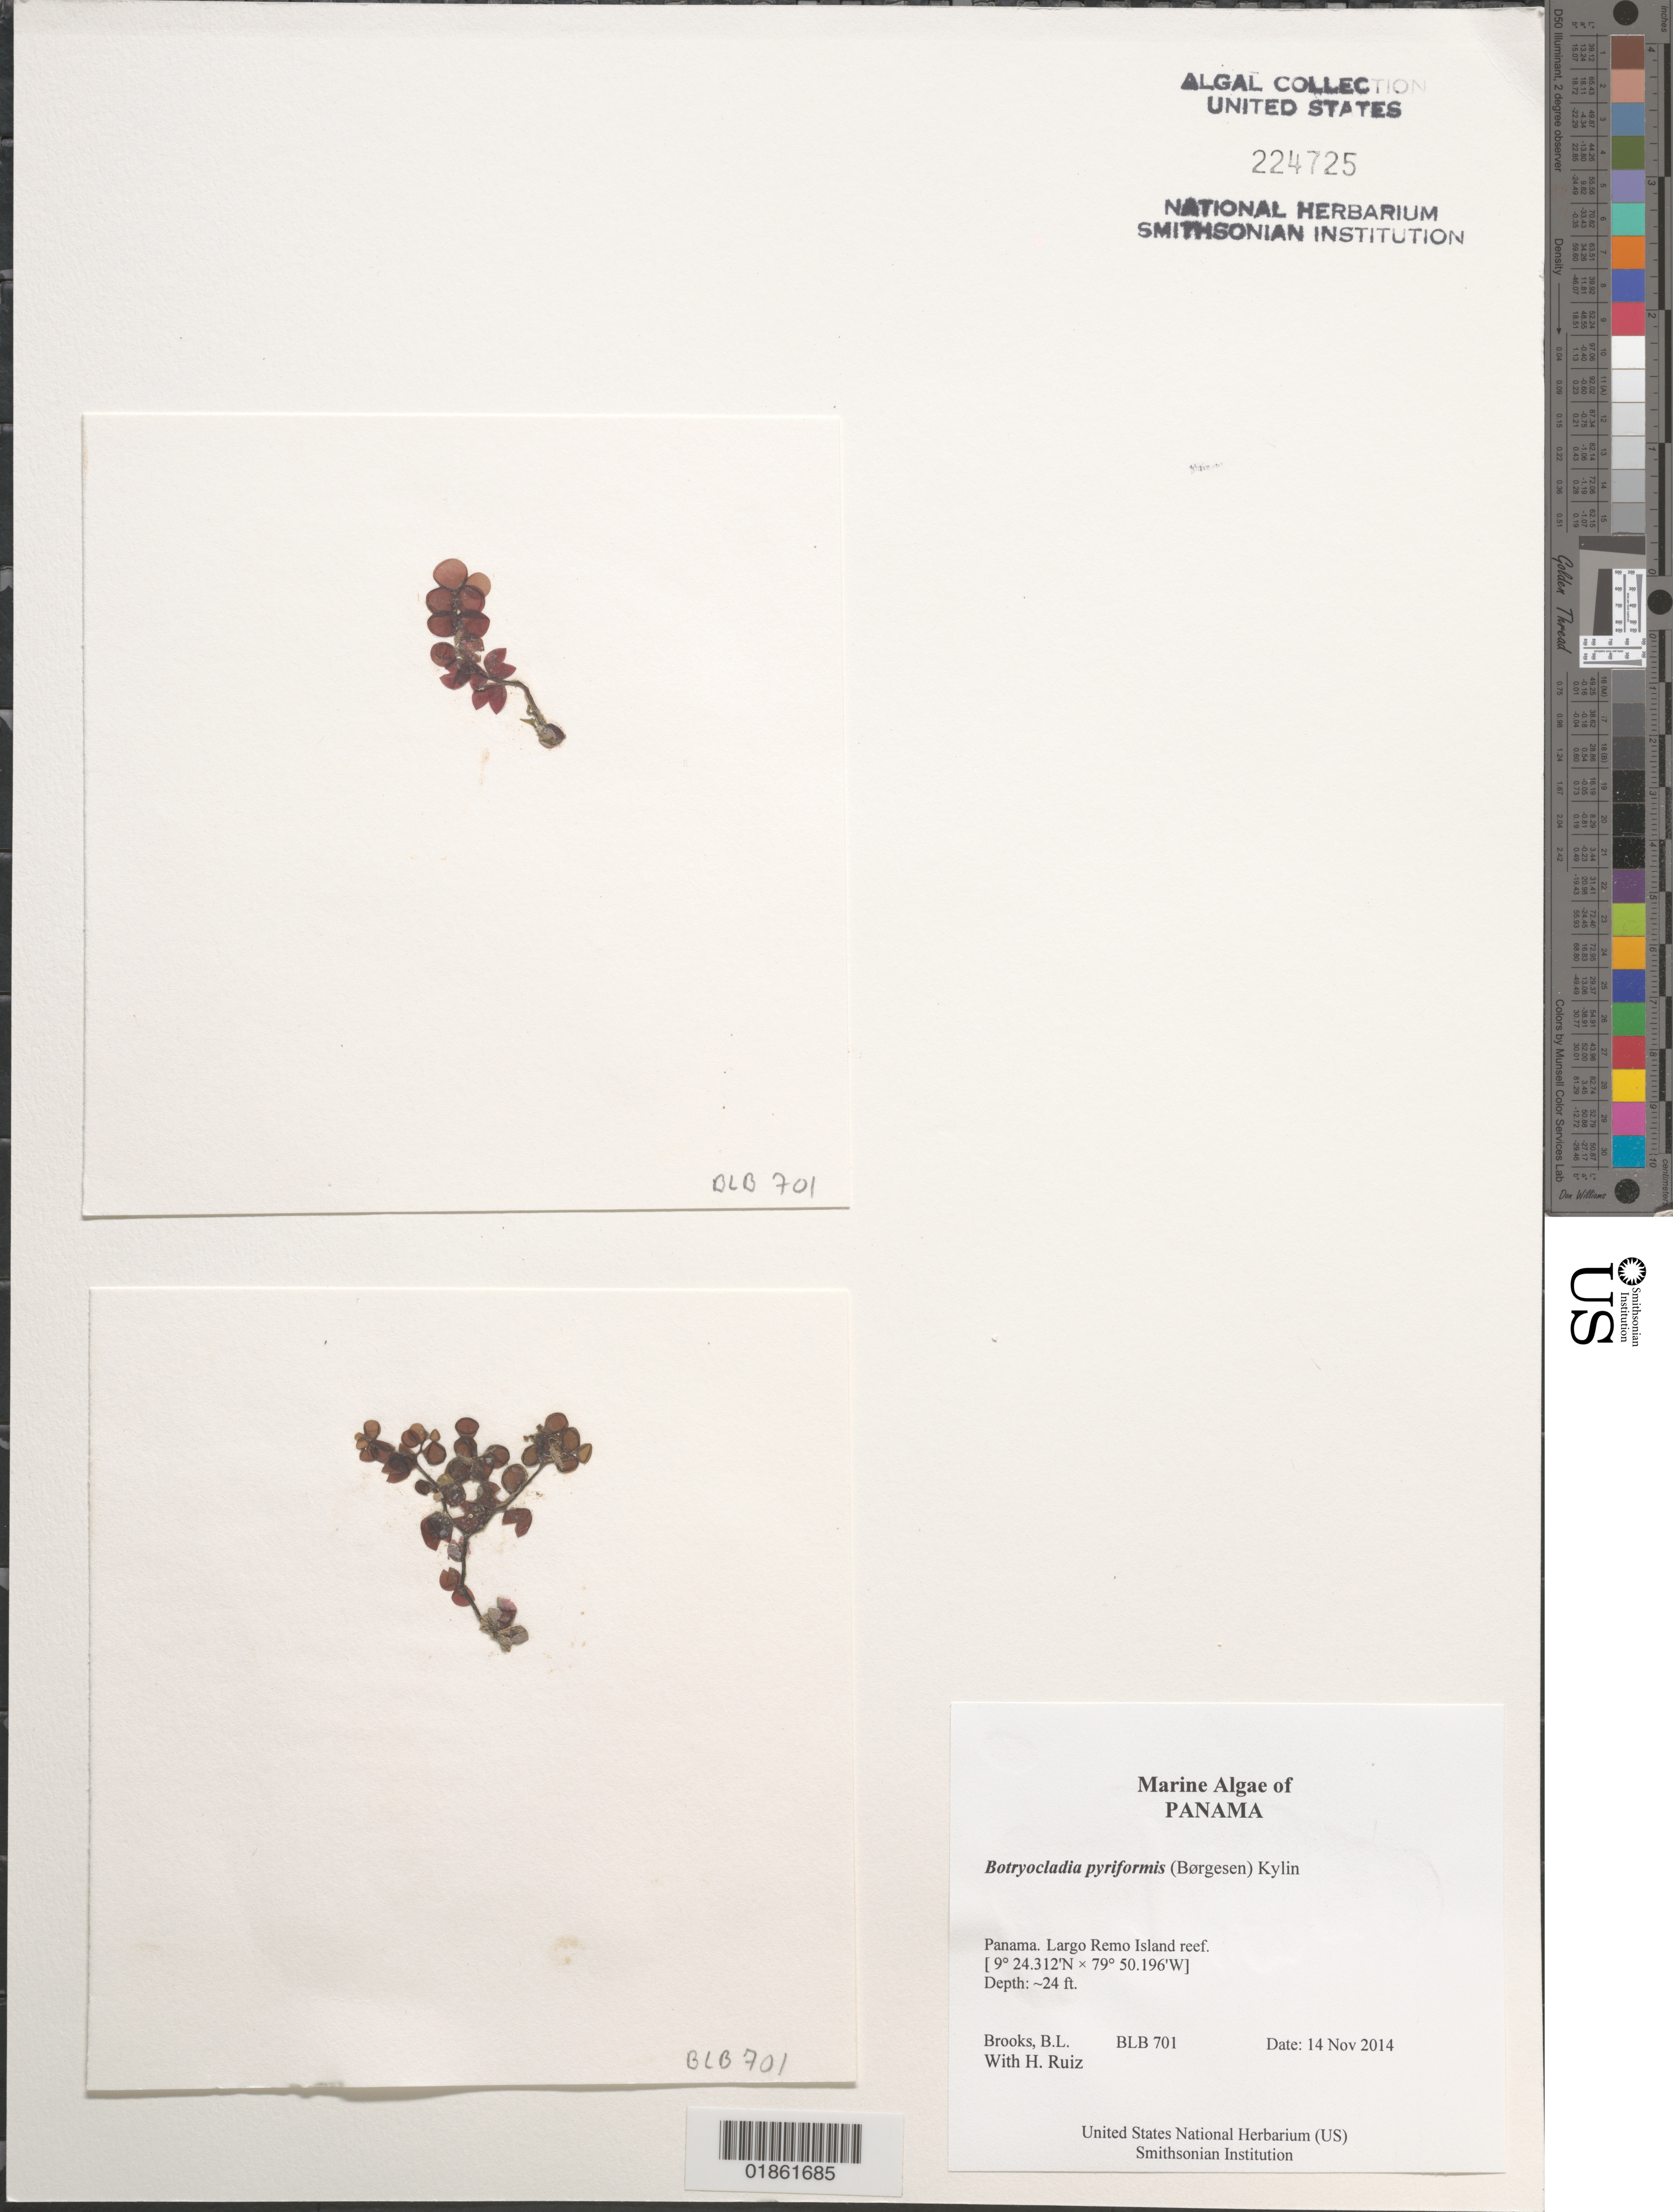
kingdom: Plantae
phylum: Rhodophyta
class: Florideophyceae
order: Rhodymeniales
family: Rhodymeniaceae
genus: Botryocladia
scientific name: Botryocladia pyriformis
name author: (Børgesen) Kylin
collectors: B. Brooks & H. Ruiz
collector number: BLB701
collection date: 2014-11-14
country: Panama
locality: Largo Remo Island reef.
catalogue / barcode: US 224725